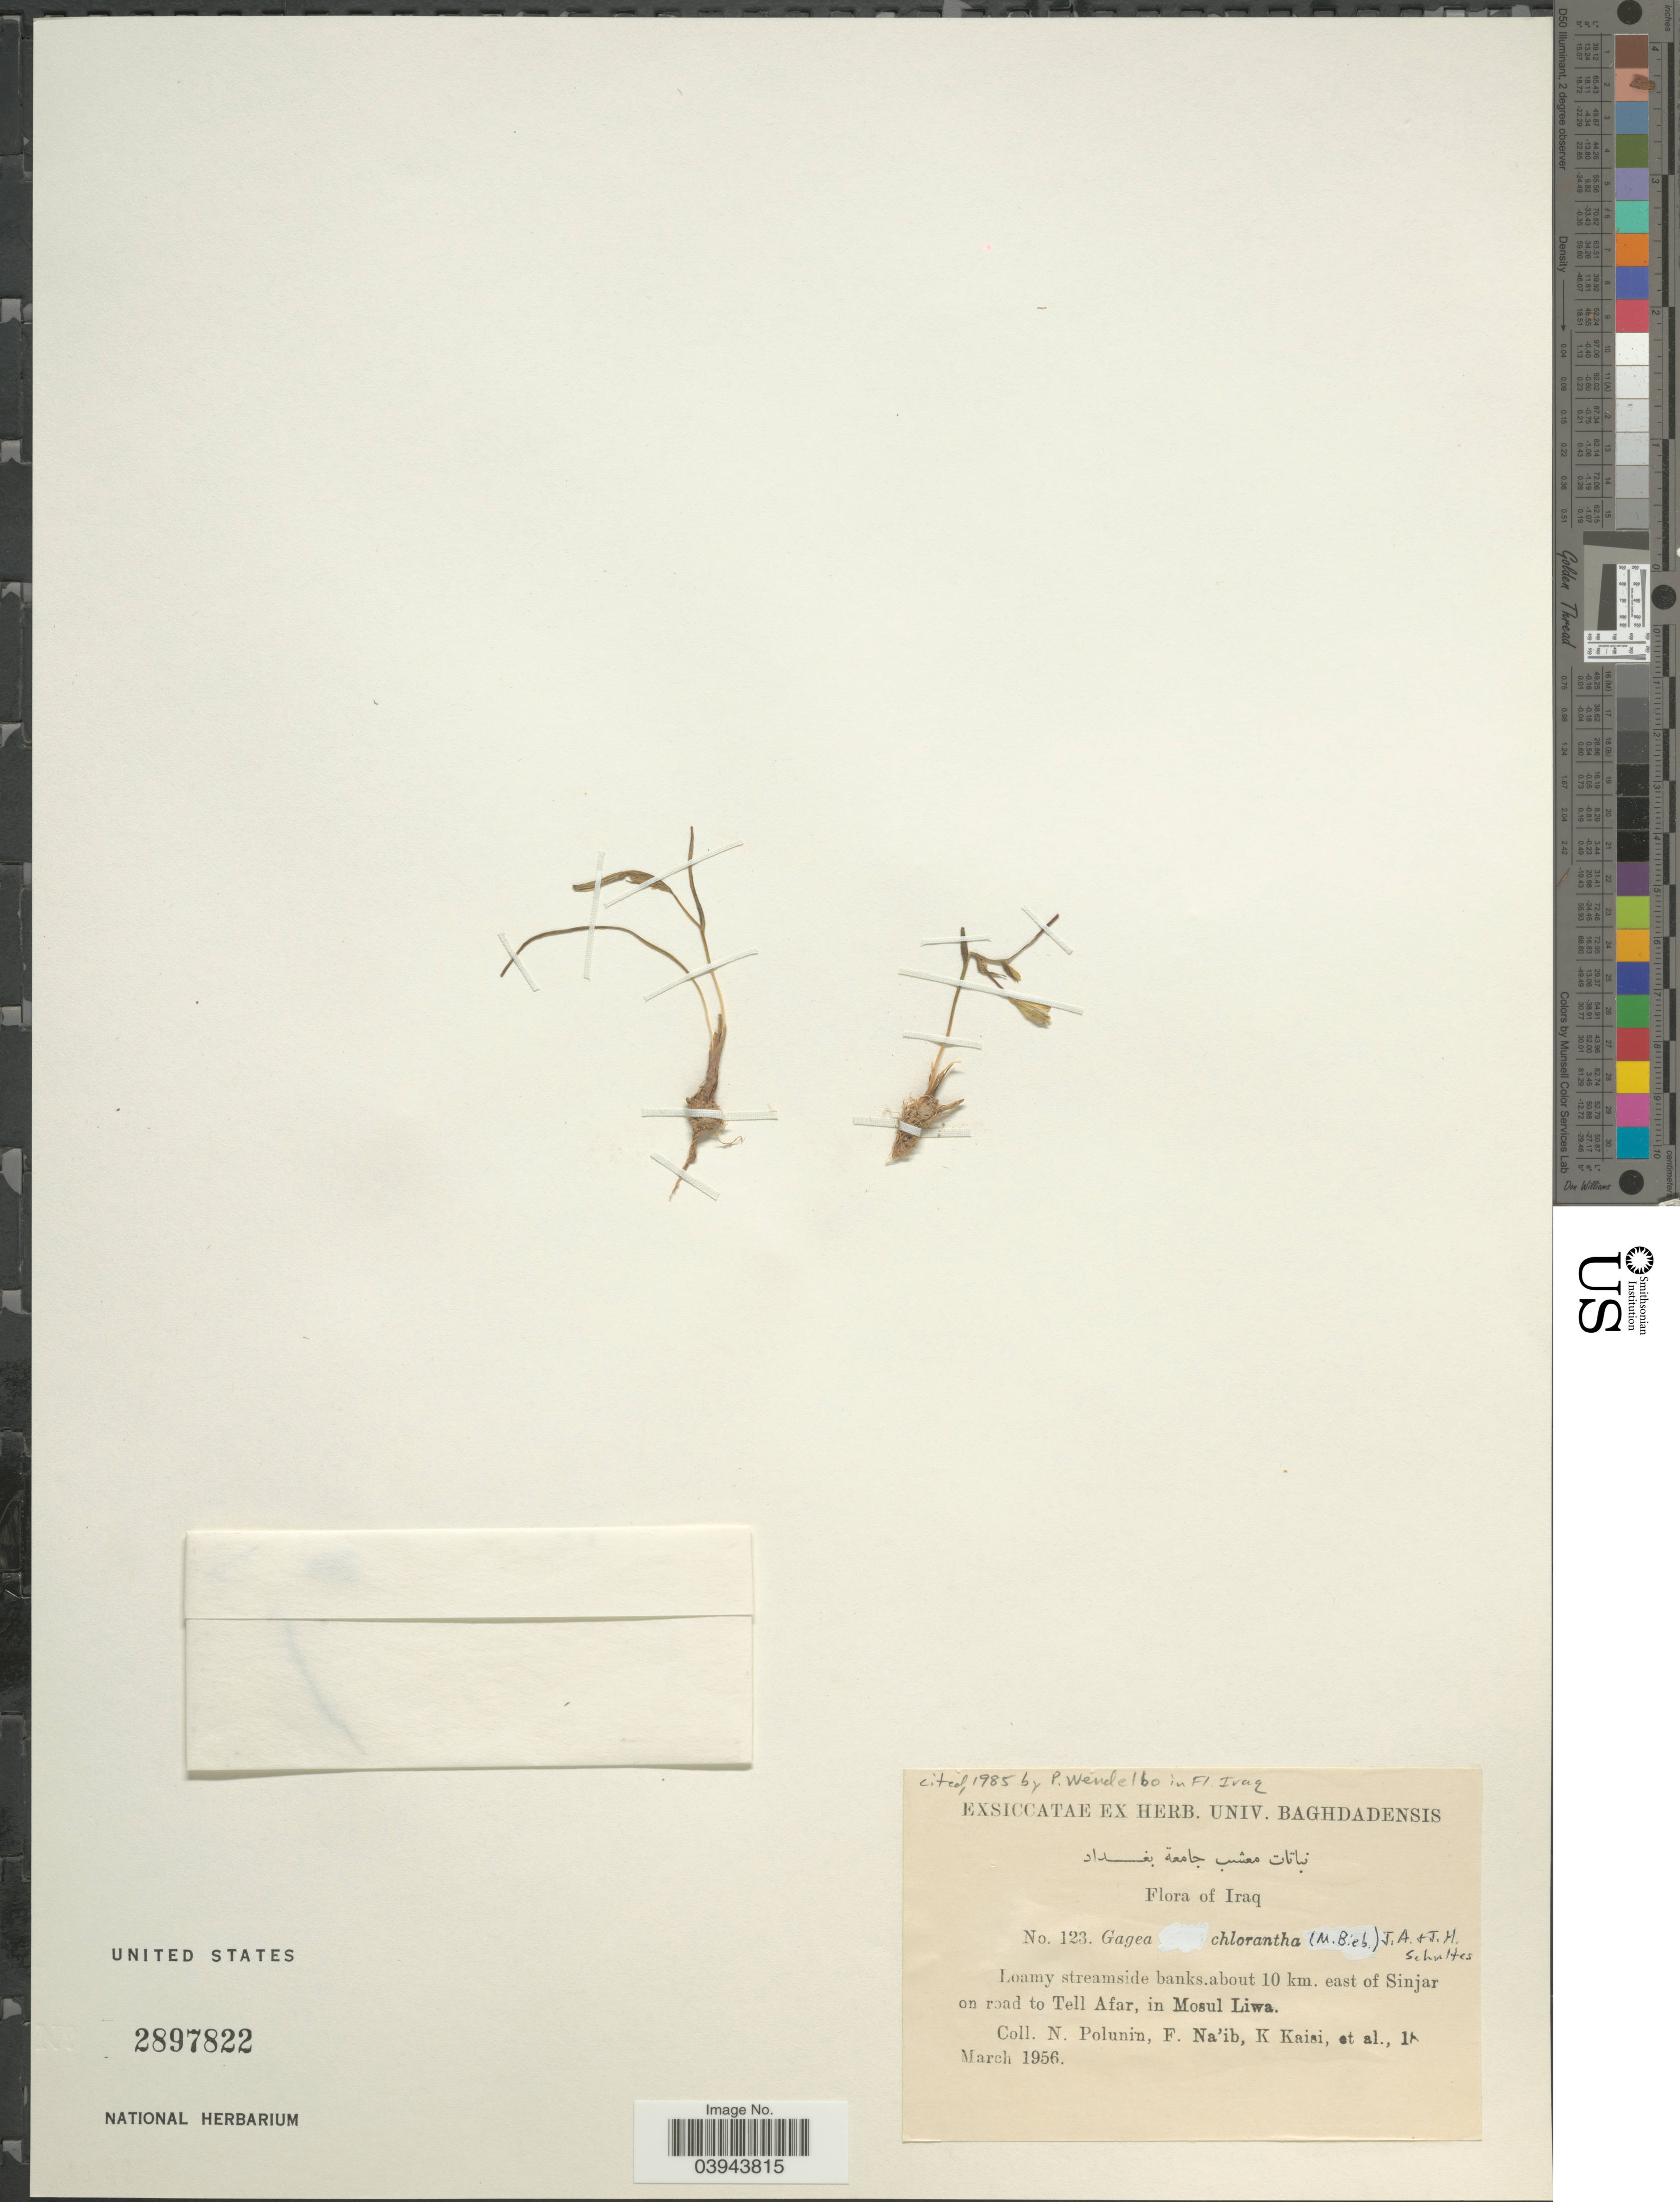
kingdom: Plantae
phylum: Tracheophyta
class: Liliopsida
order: Liliales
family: Liliaceae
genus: Gagea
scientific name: Gagea chlorantha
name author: (M. Bieb.) Schult. & Schult. f.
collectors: N. V. Polunin, F. Na'ib, K. Kaisi & et al.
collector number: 123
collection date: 1956-03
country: Iraq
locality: About 10 km. east of Sinjar on road to Tell Afar, in Mosul Liwa.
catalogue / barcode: US 2897822